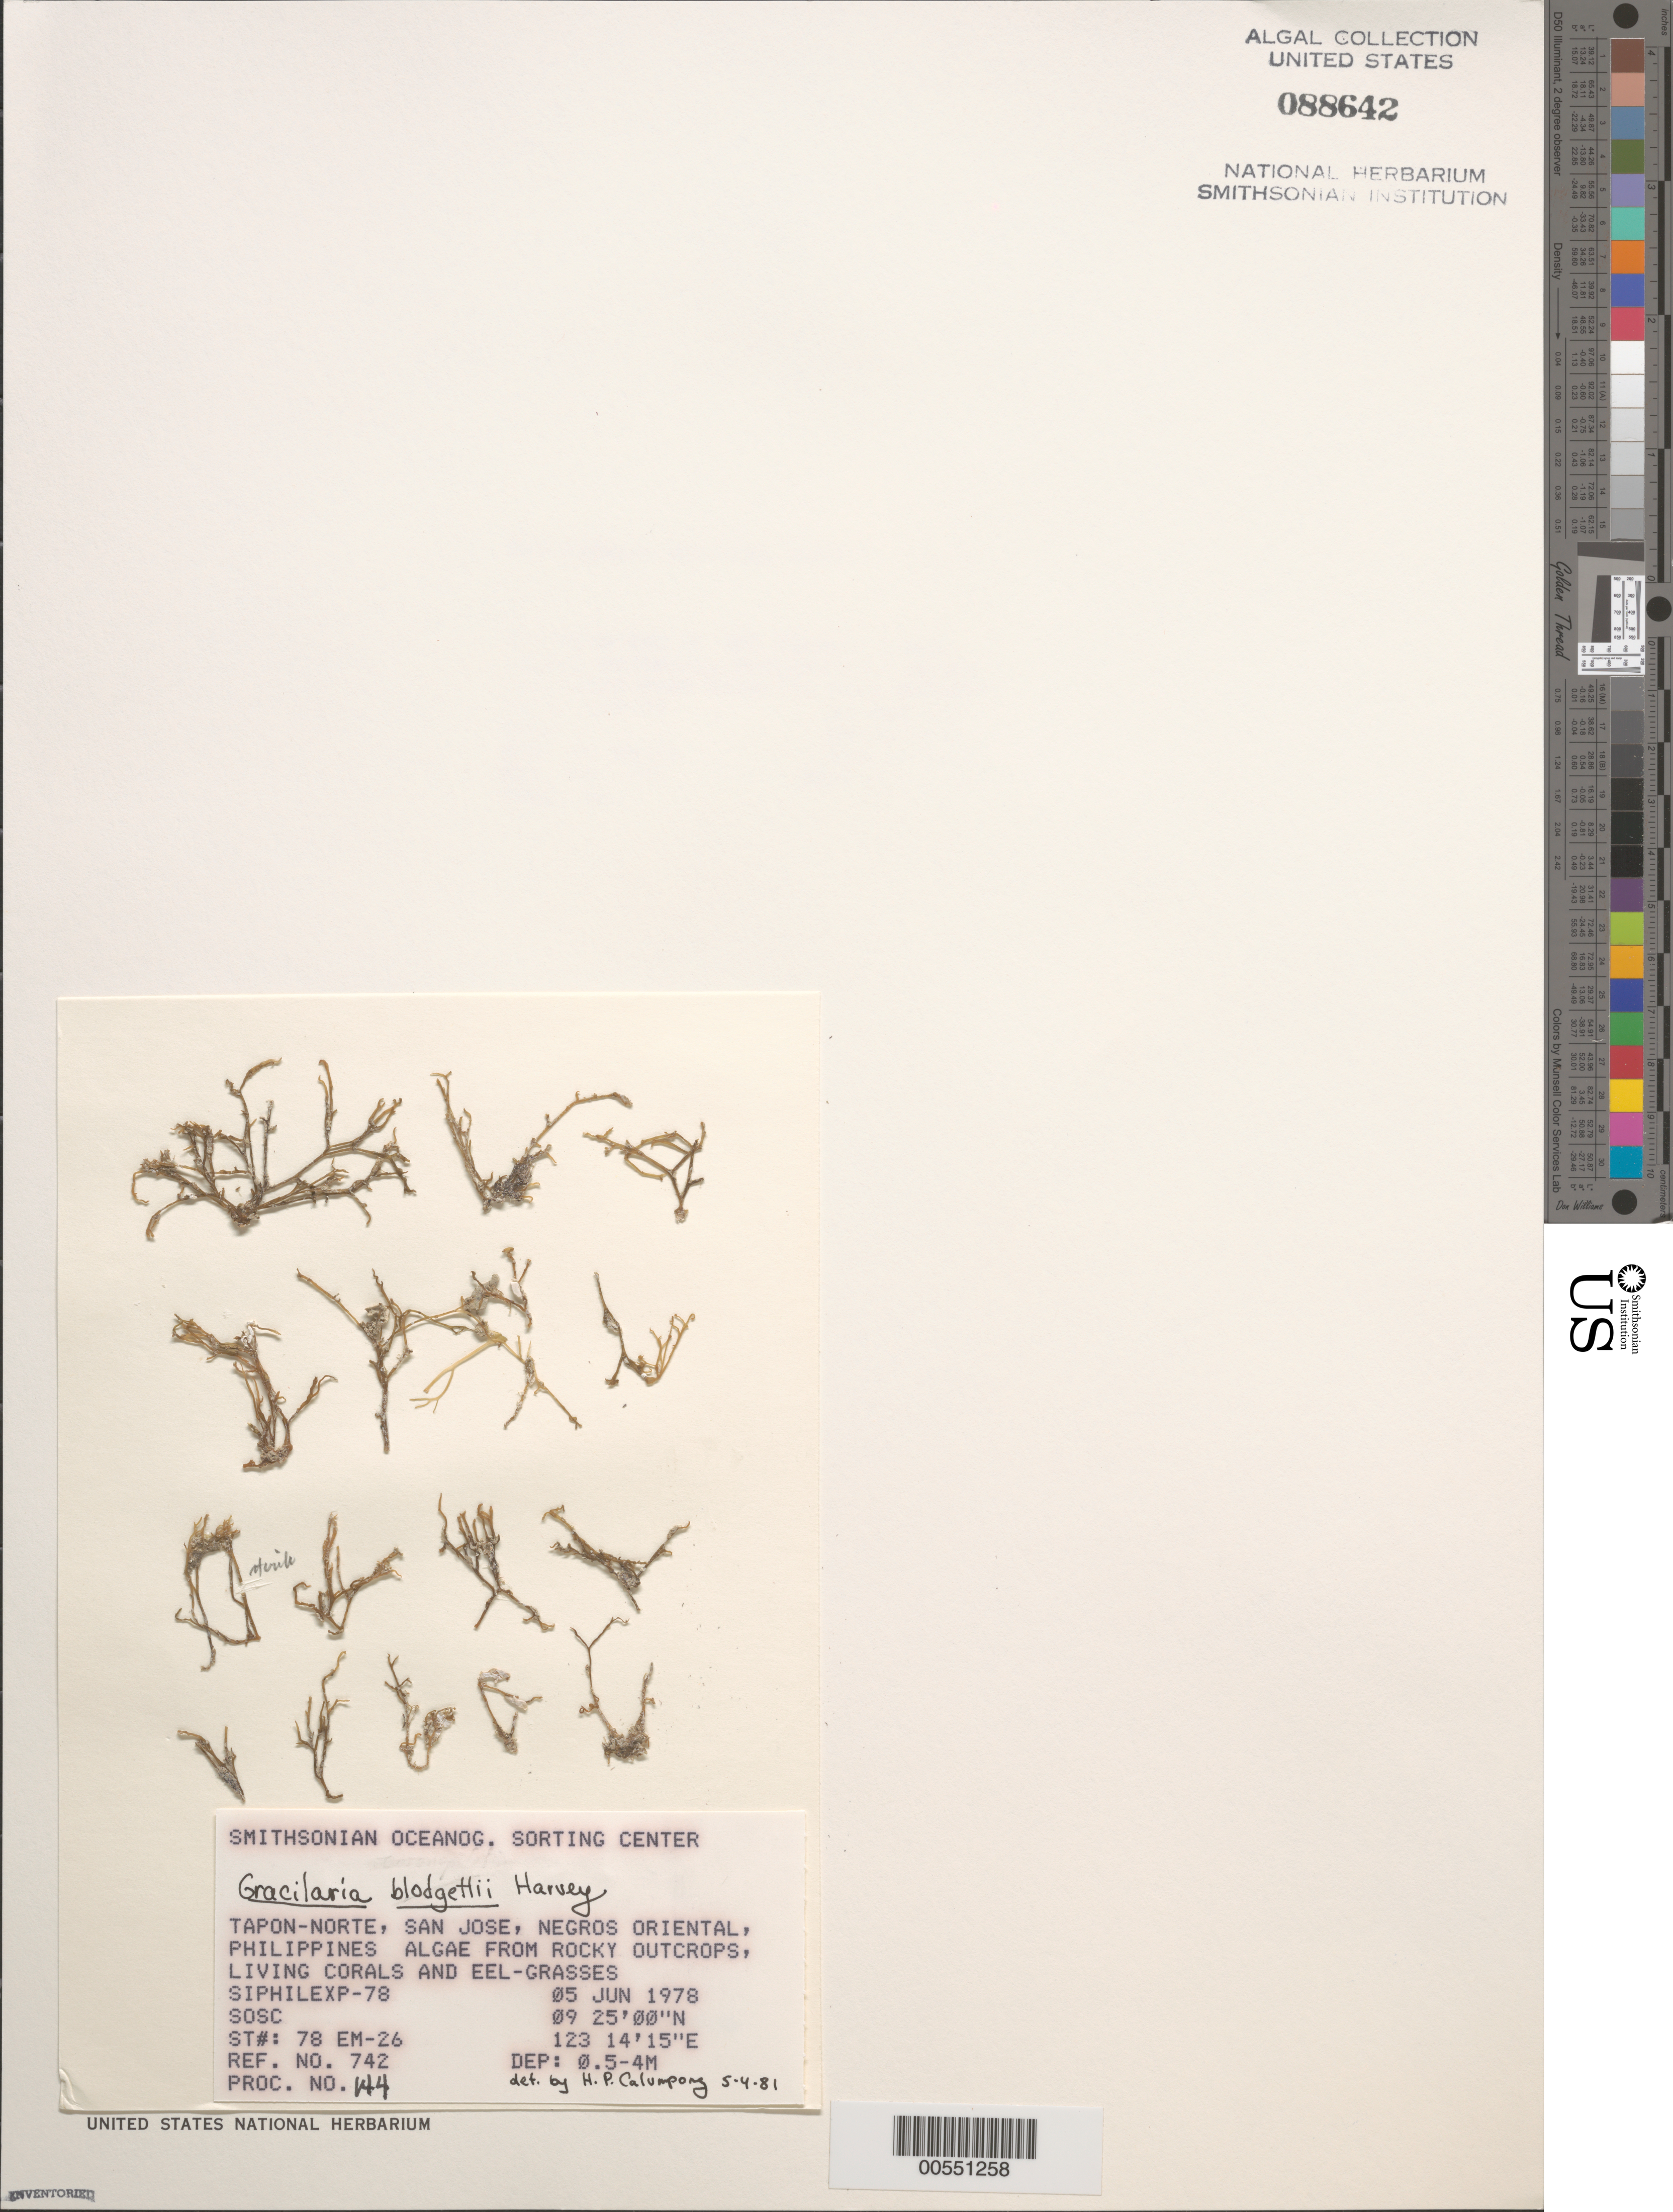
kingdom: Plantae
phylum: Rhodophyta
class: Florideophyceae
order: Gracilariales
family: Gracilariaceae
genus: Gracilaria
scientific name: Gracilaria blodgettii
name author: Harv.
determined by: Calumpong, H. P.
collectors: SOSC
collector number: Station 78 Em-26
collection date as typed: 05 Jun 1978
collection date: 1978-06-05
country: Philippines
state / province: Central Visayas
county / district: Negros Oriental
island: Negros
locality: Tapan-Norte, San Jose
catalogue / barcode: US 88642